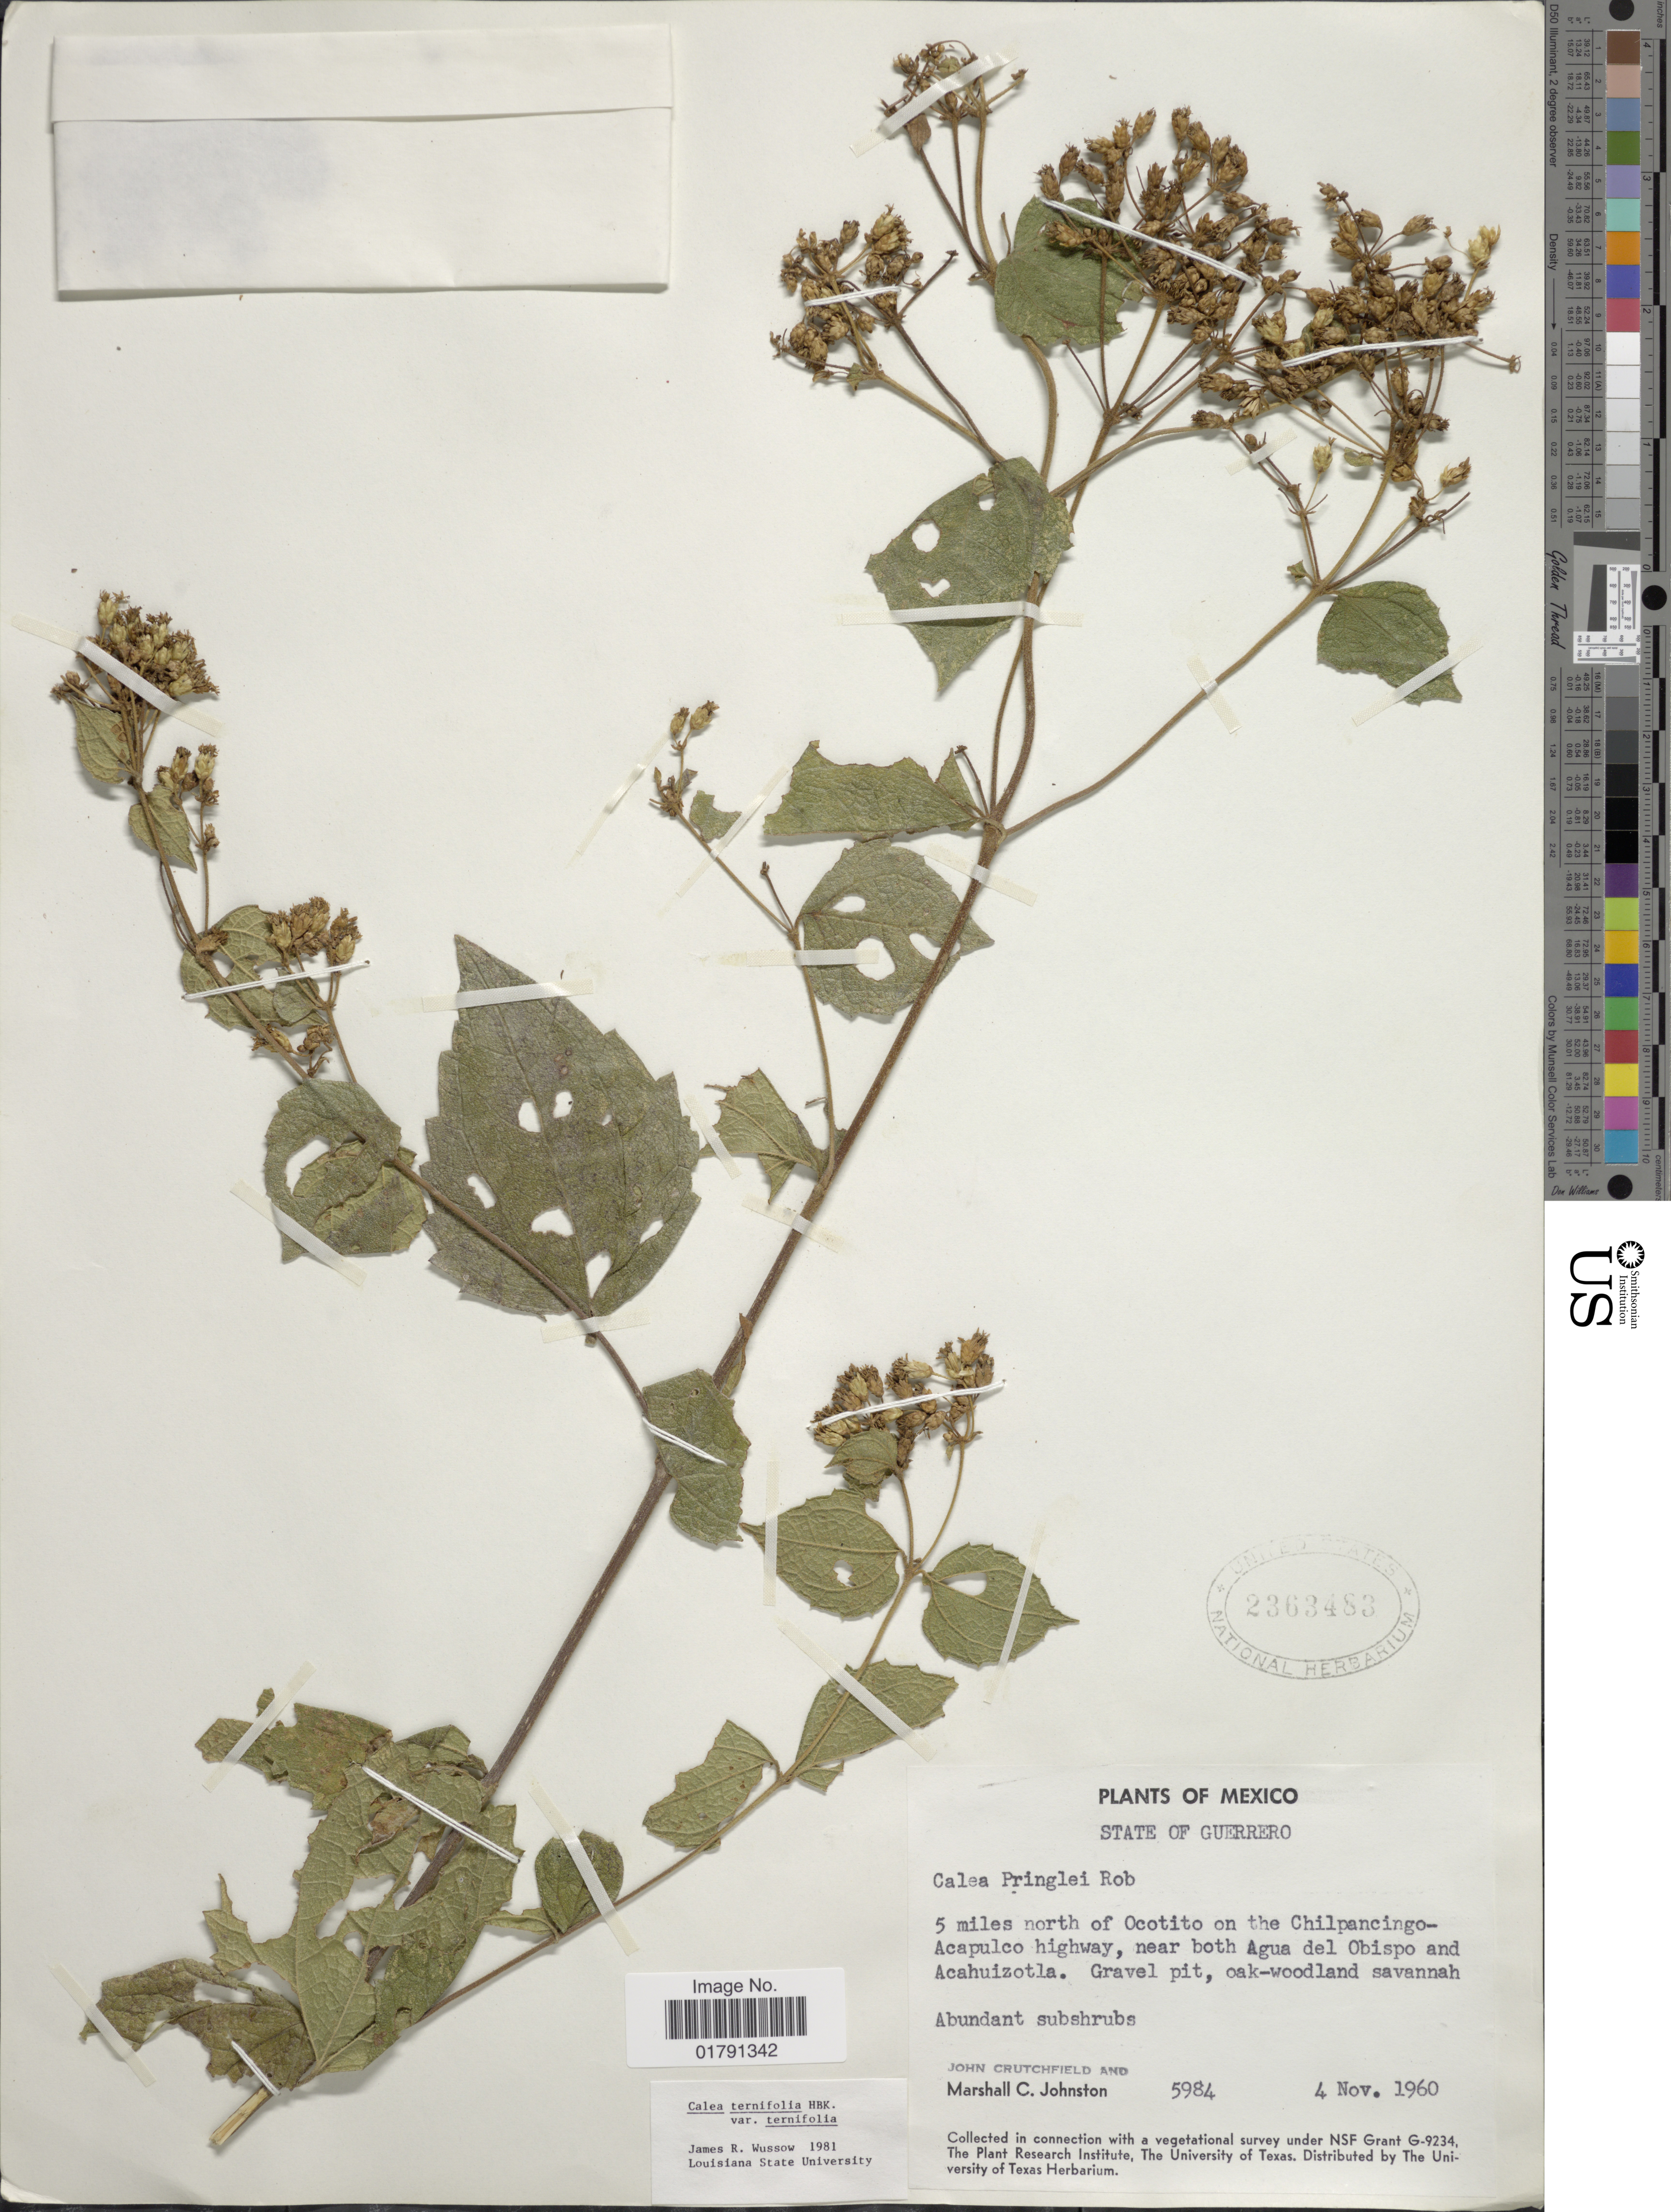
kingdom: Plantae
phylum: Tracheophyta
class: Magnoliopsida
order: Asterales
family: Asteraceae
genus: Calea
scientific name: Calea ternifolia var. ternifolia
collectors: J. Crutchfield & M. Johnston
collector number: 5984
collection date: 1960-11-04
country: Mexico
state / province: Guerrero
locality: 5 miles north of Ocotito on the Chilpancingo-Acapulco highway, near both Agua del Obispo and Acahuizotla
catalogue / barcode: US 2363483